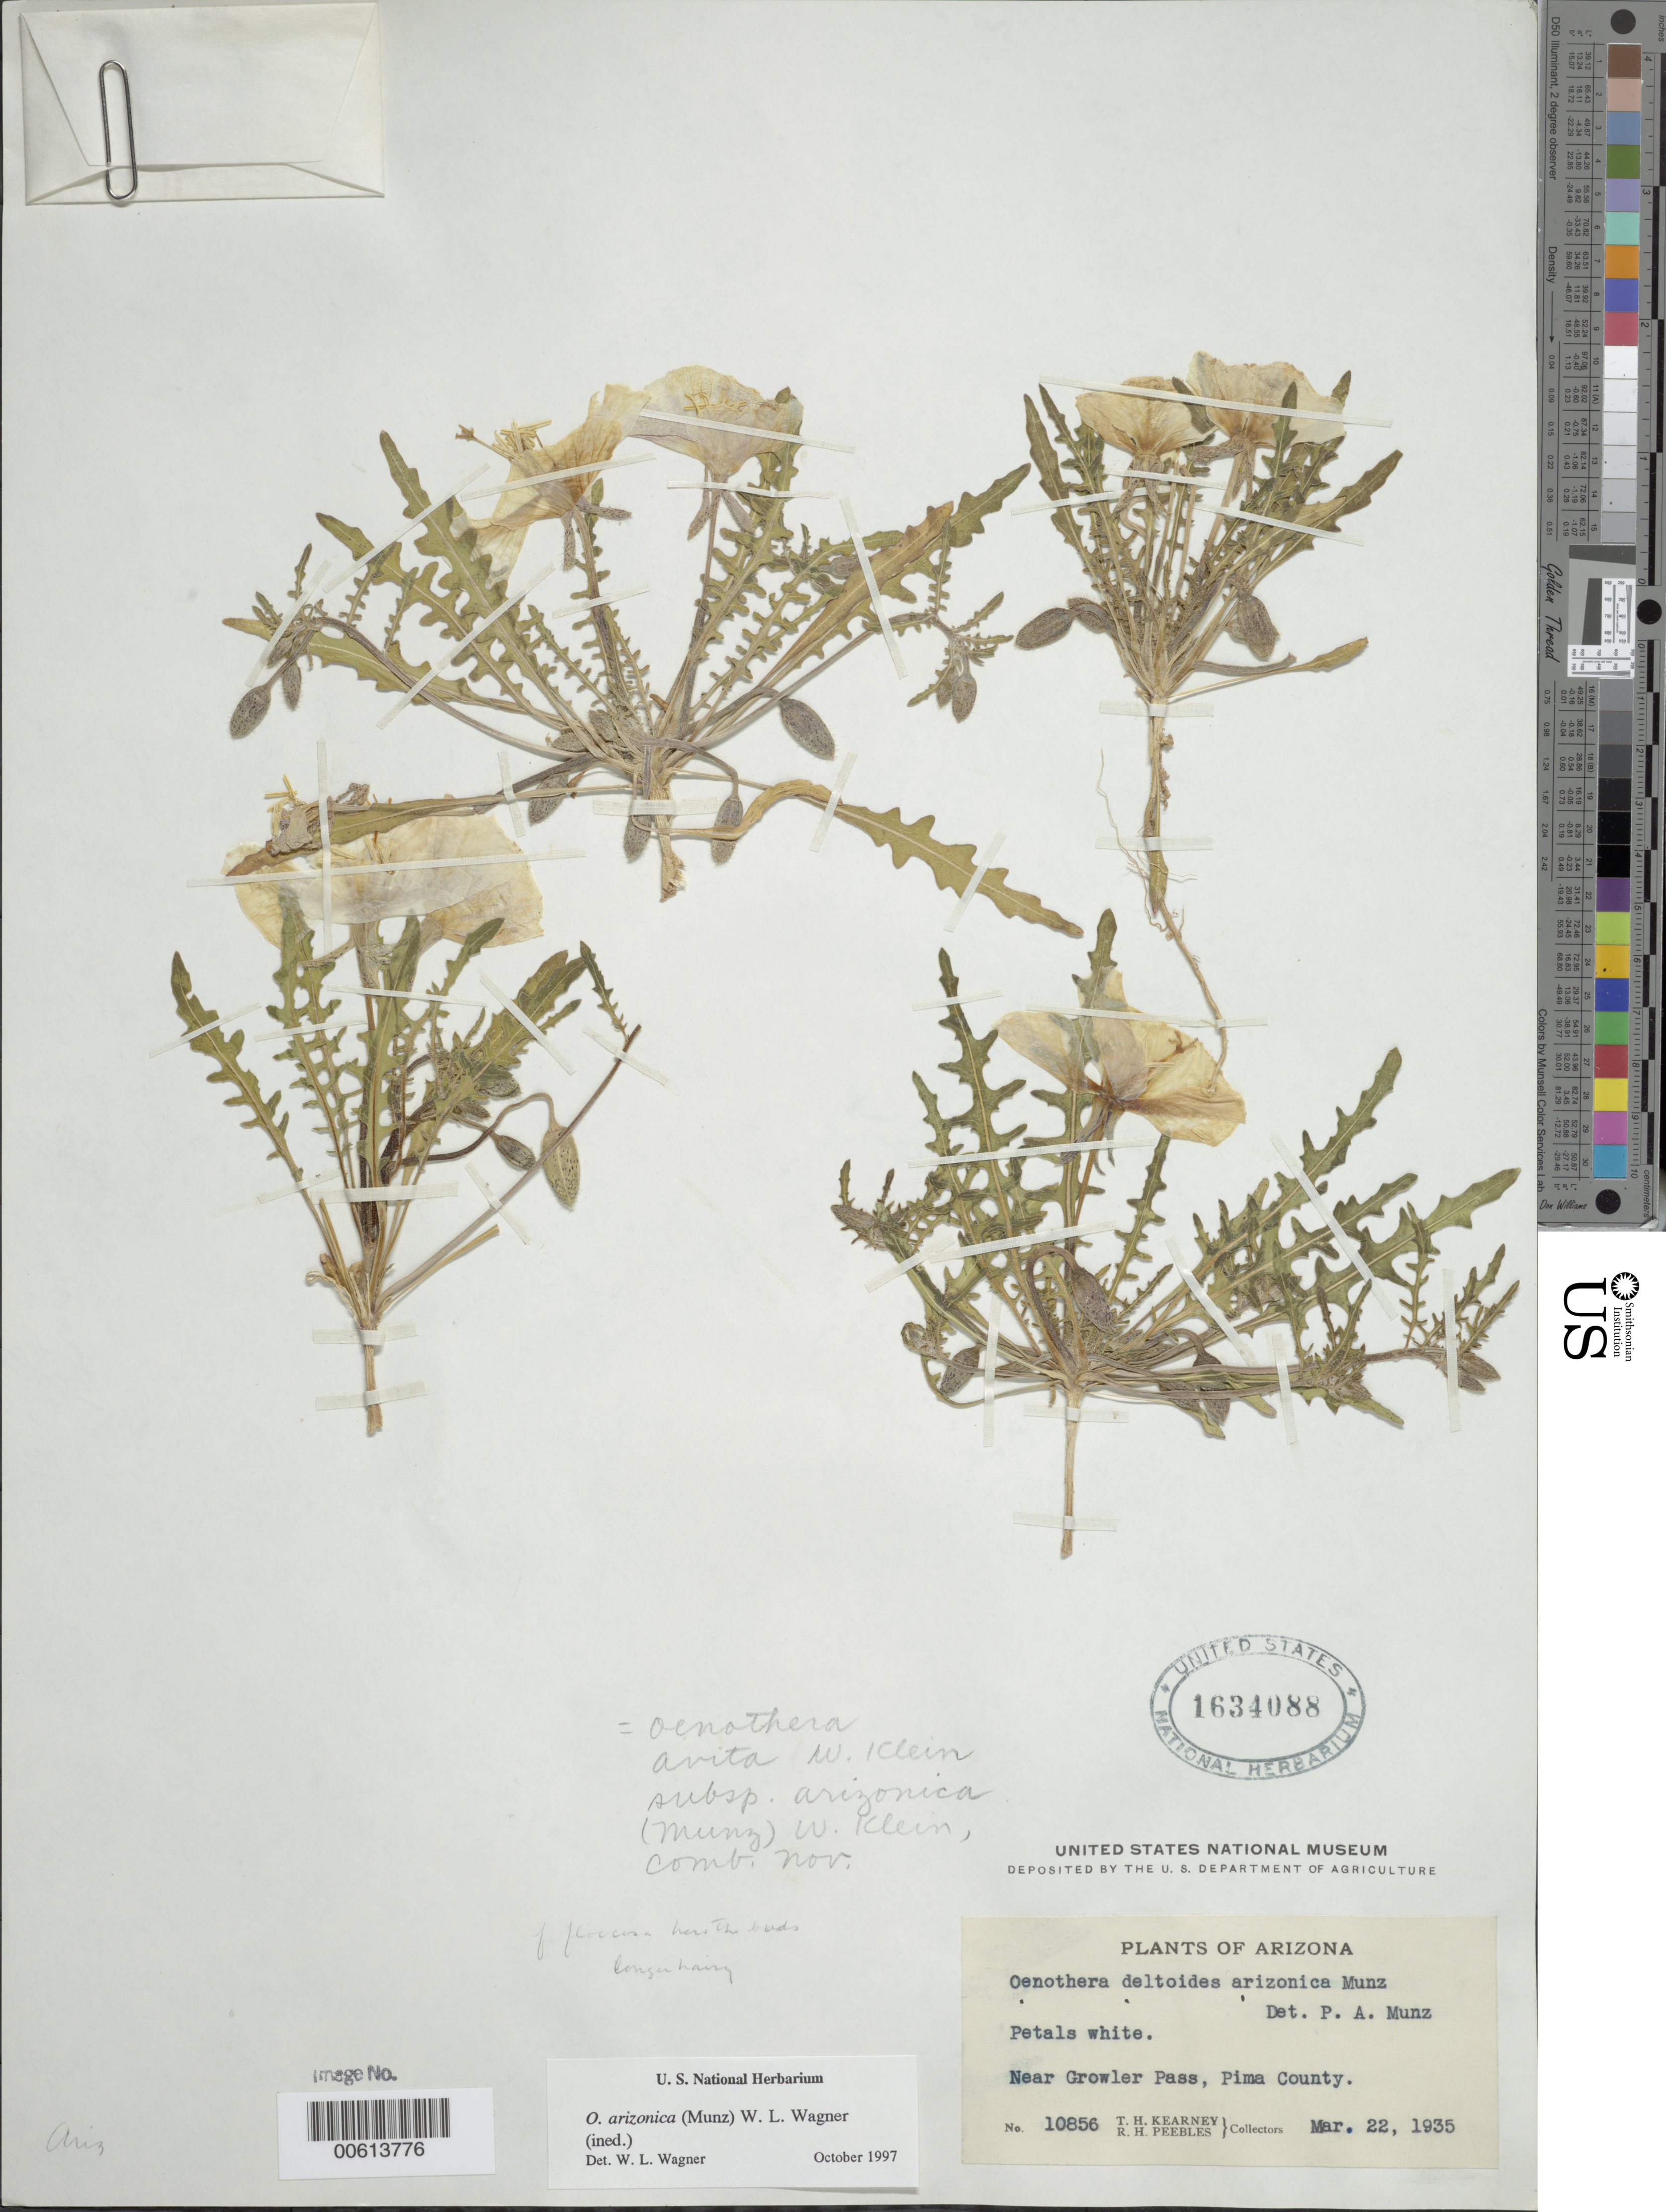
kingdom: Plantae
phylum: Tracheophyta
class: Magnoliopsida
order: Myrtales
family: Onagraceae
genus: Oenothera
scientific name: Oenothera arizonica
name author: (Munz) W.L. Wagner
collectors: T. H. Kearney & R. H. Peebles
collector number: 10856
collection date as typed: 22 Mar 1935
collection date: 1935-03-22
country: United States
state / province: Arizona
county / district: Pima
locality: Near Growler Pass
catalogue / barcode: US 1634088